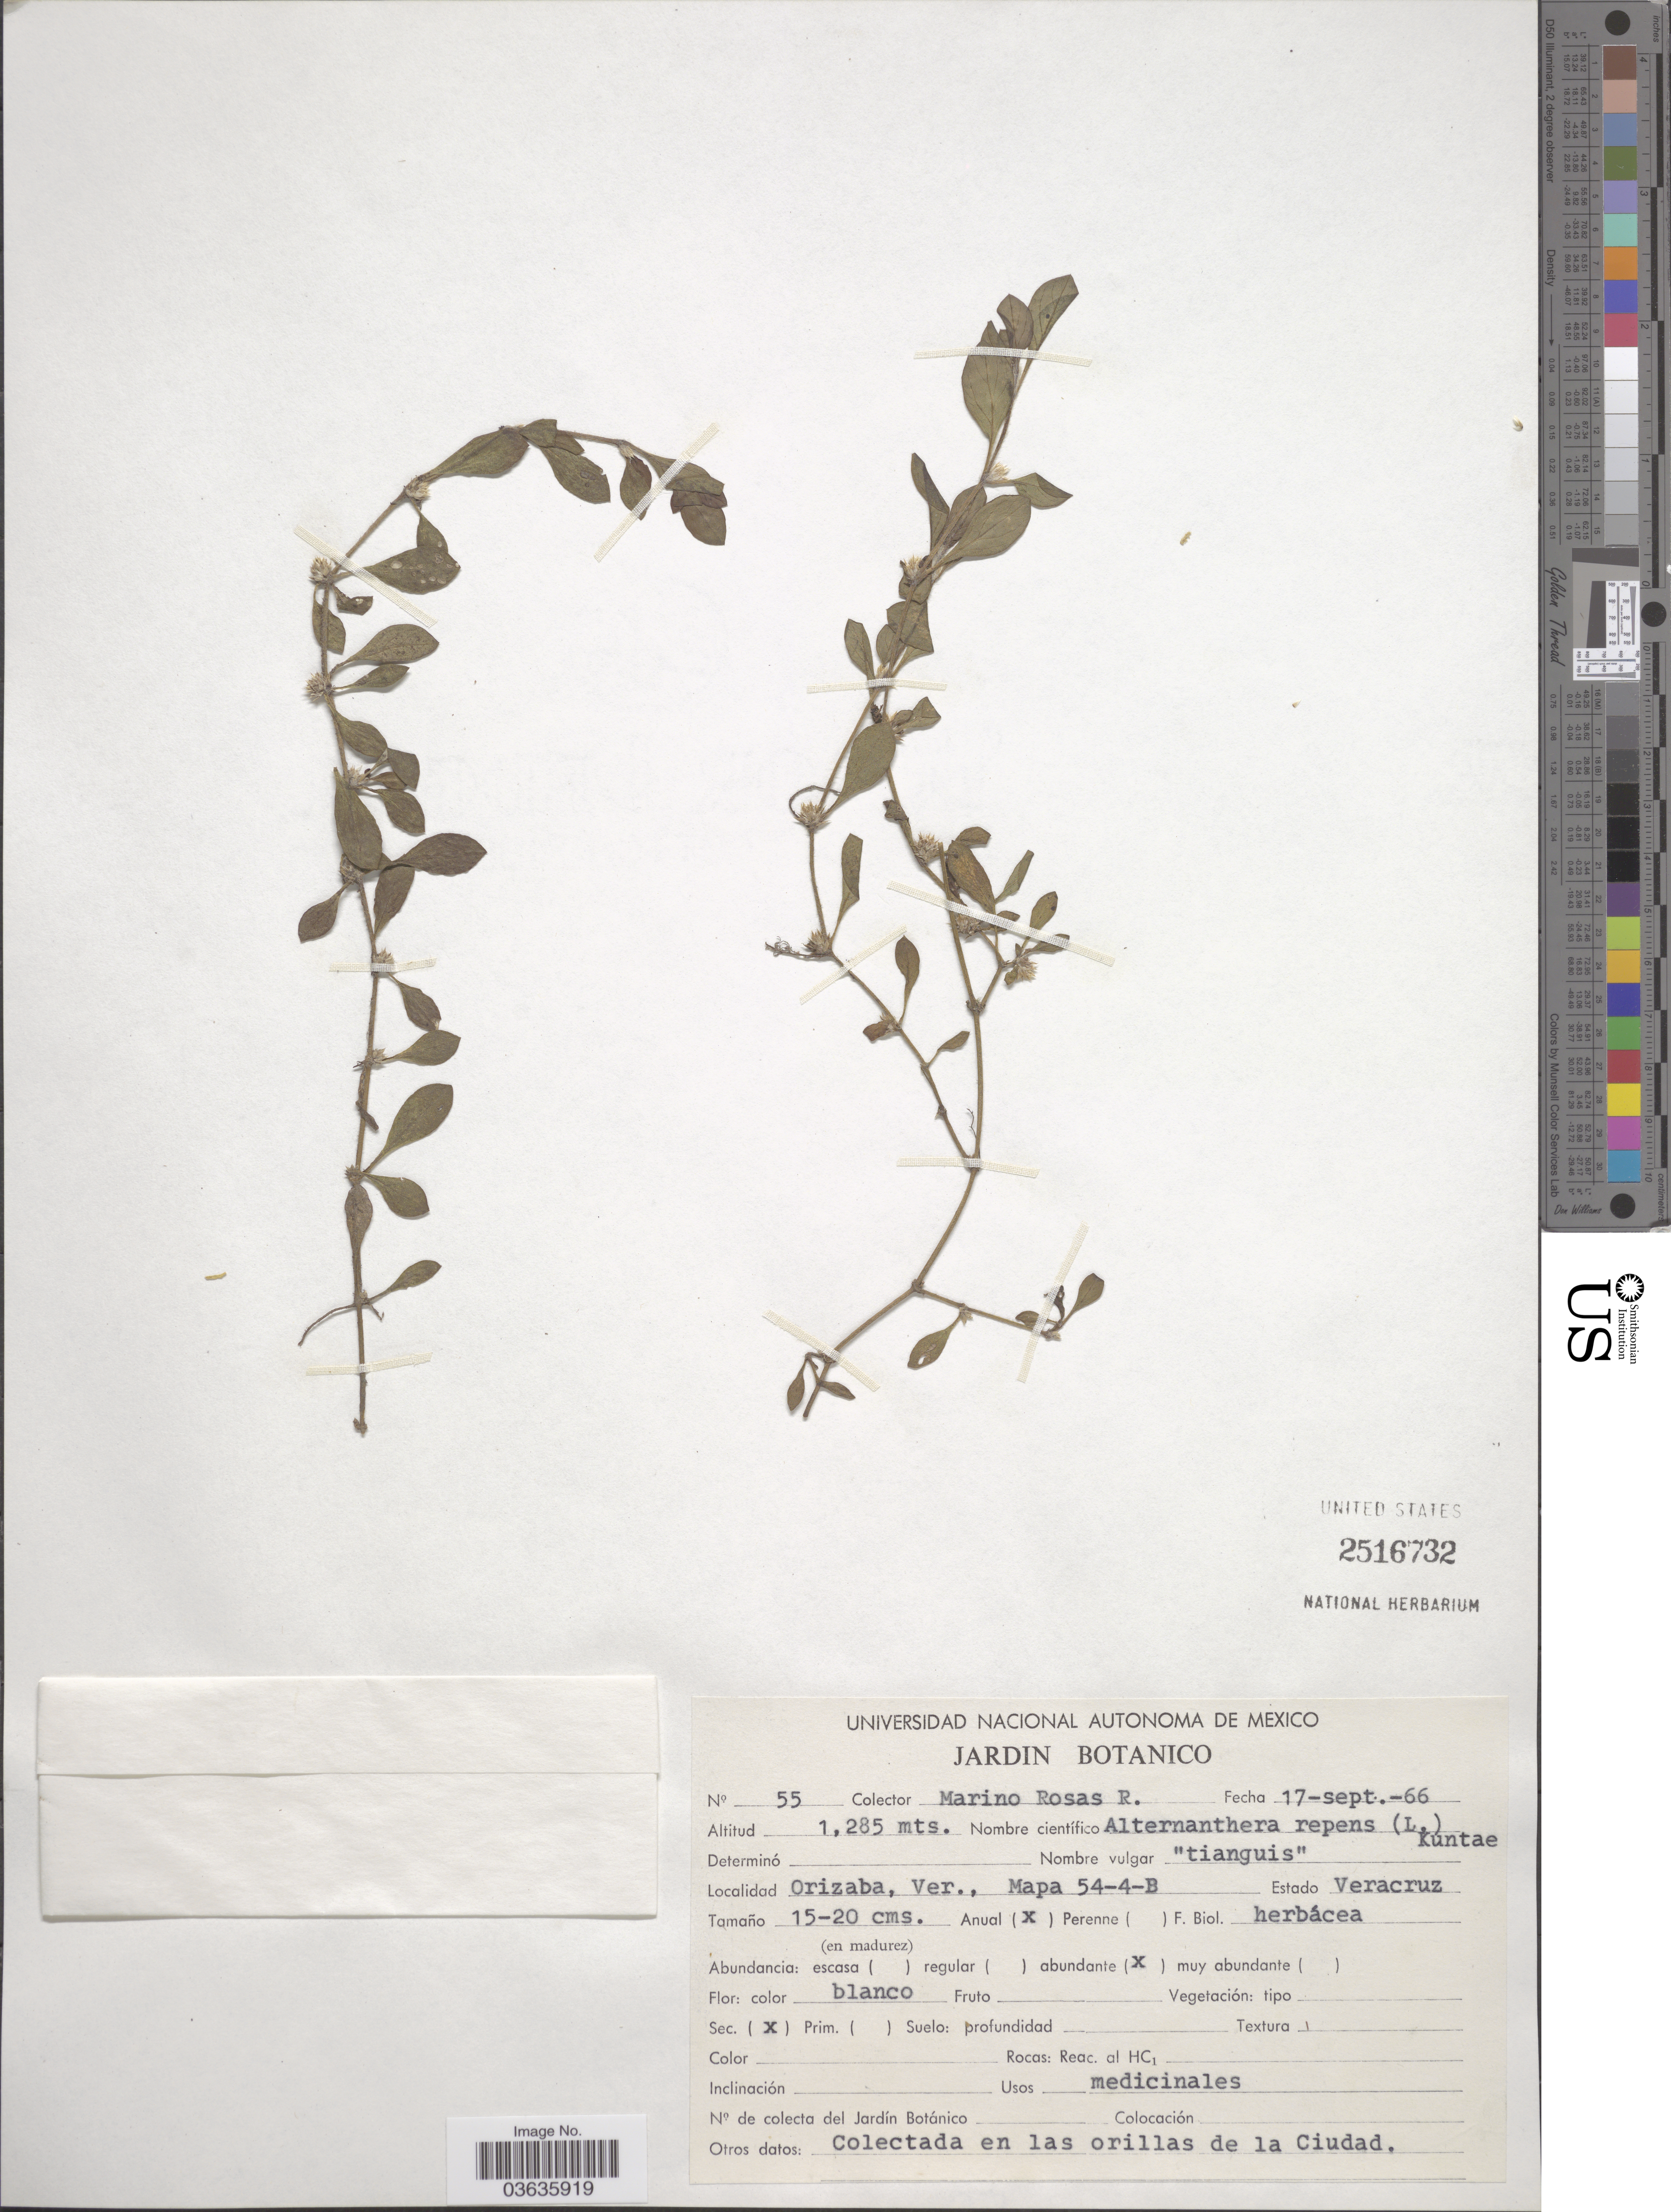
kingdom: Plantae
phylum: Tracheophyta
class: Magnoliopsida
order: Caryophyllales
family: Amaranthaceae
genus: Alternanthera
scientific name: Alternanthera pungens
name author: Kunth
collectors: M. Rosas R.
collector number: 55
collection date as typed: Transcribed d/m/y: 17/9/66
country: Mexico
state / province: Veracruz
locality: Orizaba, Ver., Mapa 54-4-B. Estado Veracruz. En las orillas de la Ciudad.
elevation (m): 1285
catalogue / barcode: US 2516732